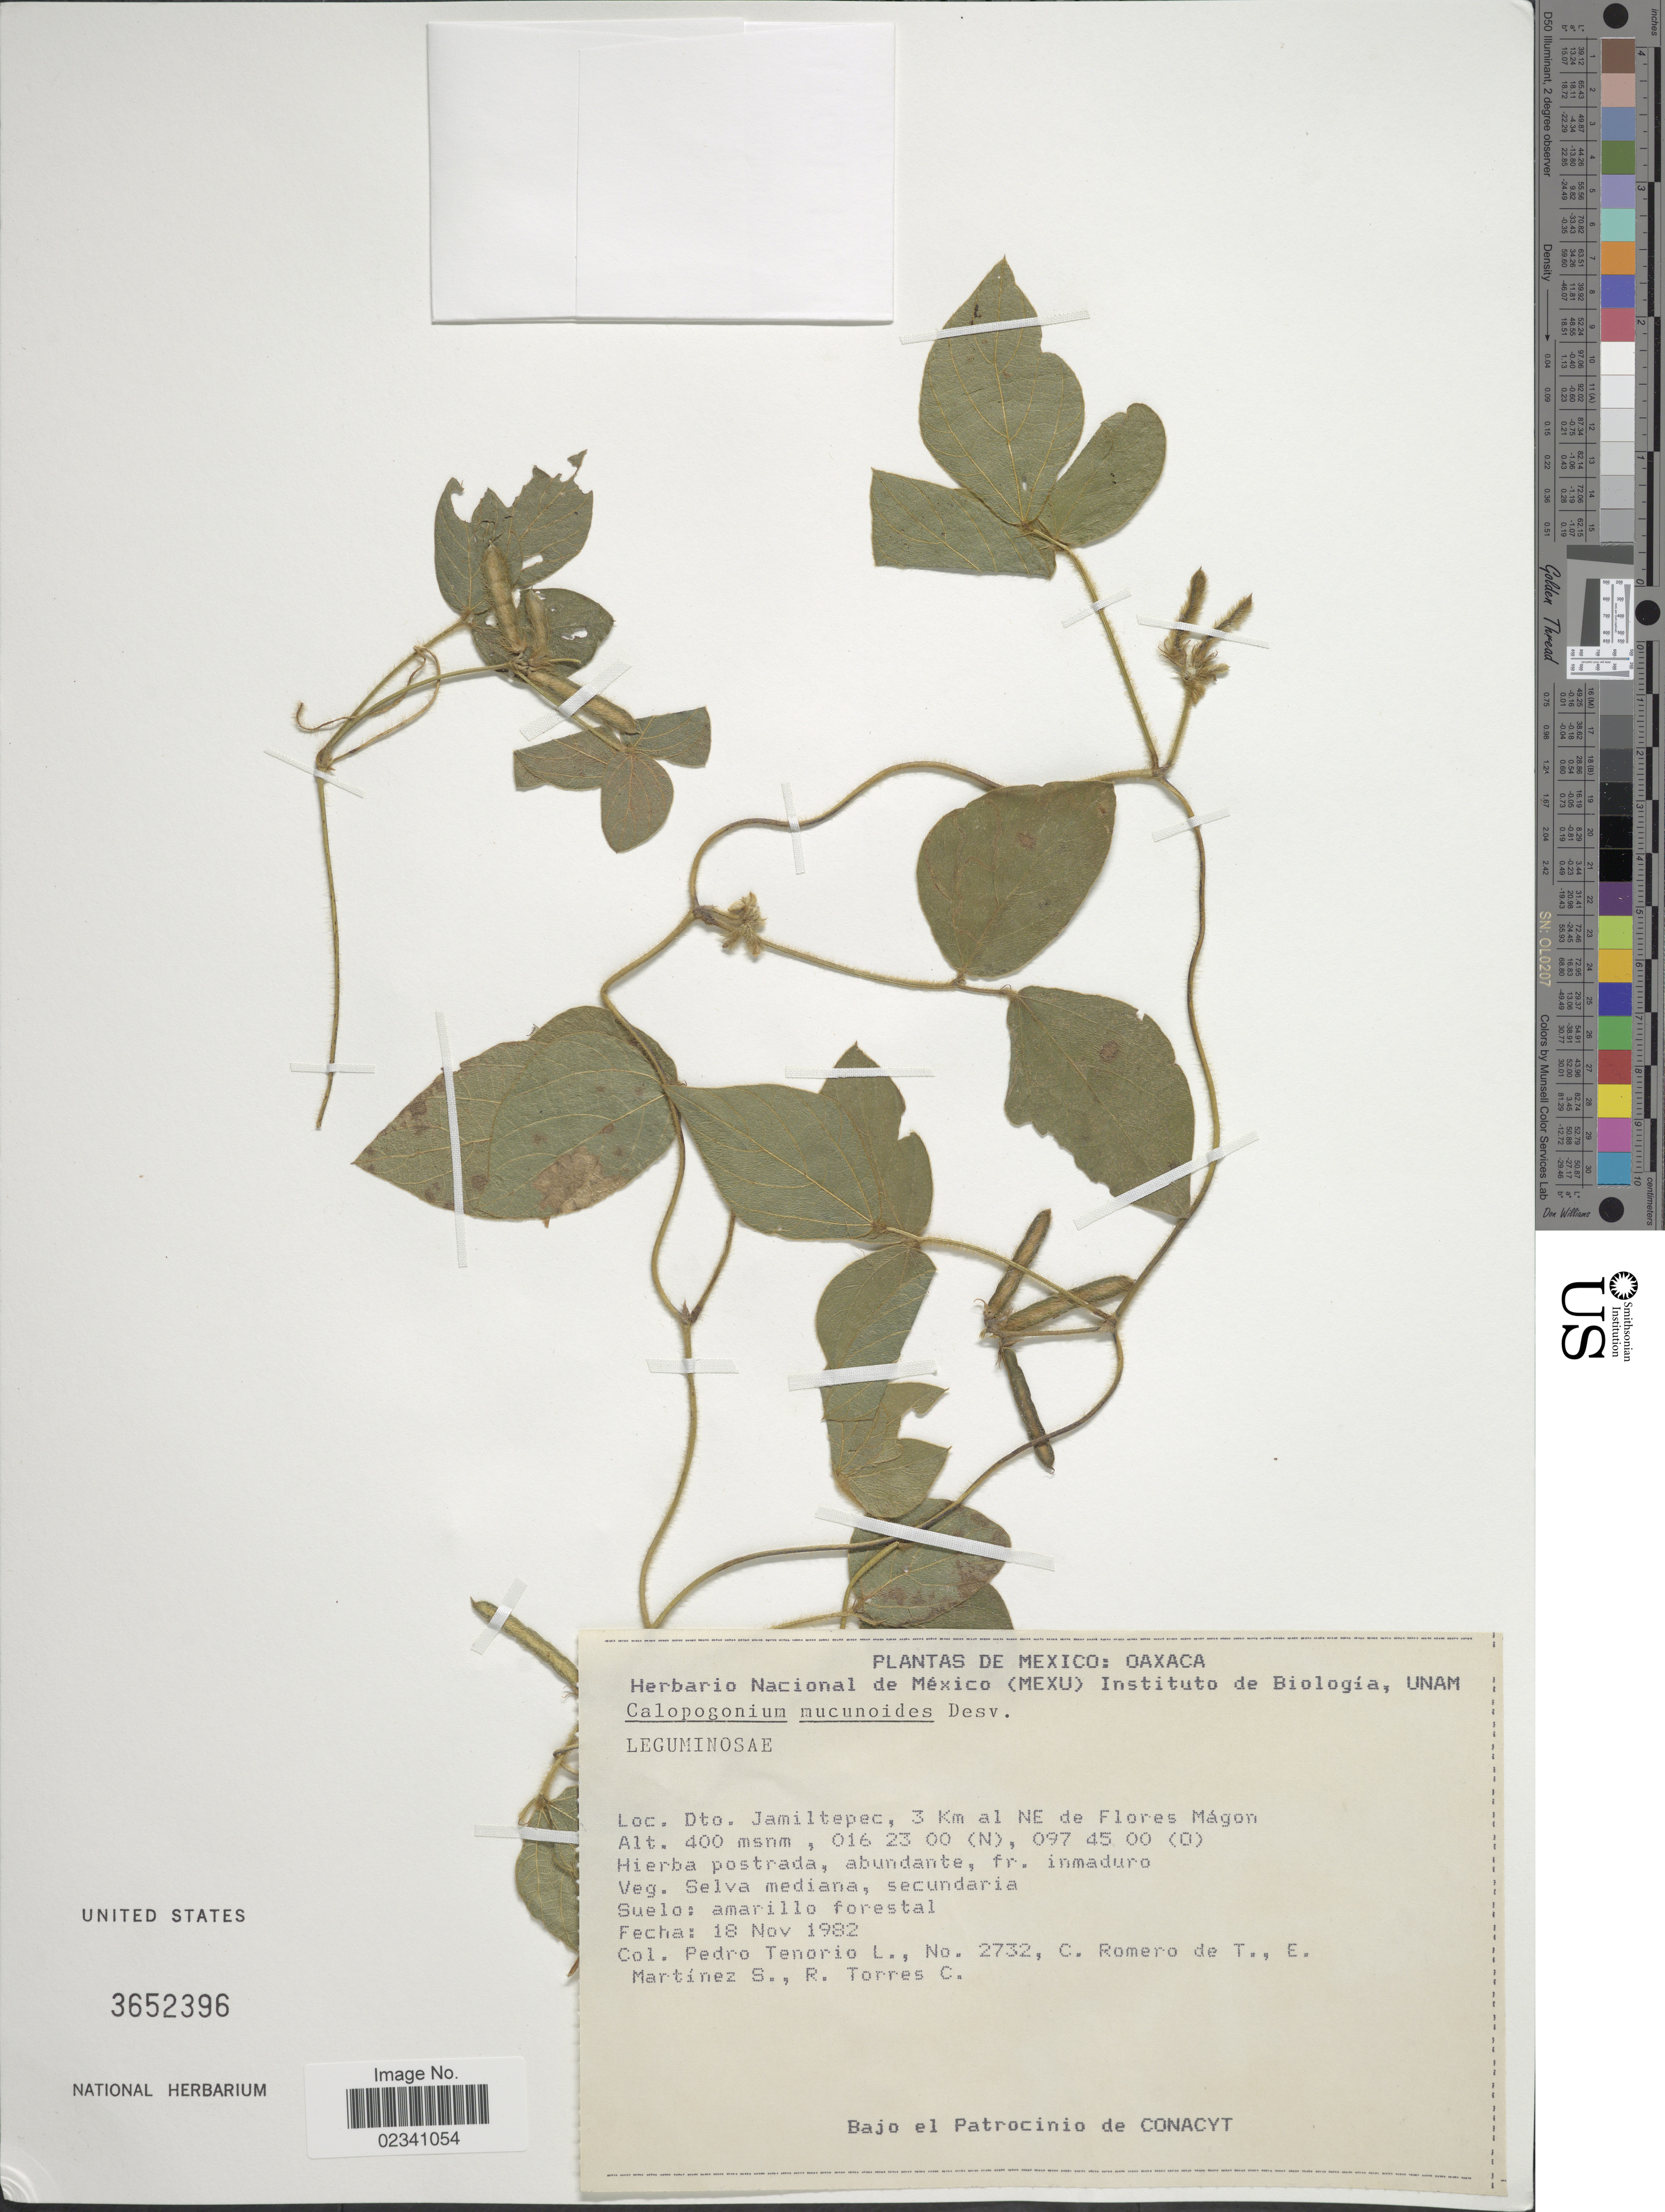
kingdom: Plantae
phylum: Tracheophyta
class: Magnoliopsida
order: Fabales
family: Fabaceae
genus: Calopogonium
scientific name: Calopogonium mucunoides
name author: Desv.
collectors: P. Tenorio L., C. Romero de T. & E. M. Martínez S.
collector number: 2732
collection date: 1982-11-18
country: Mexico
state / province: Oaxaca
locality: Oaxaca, Dto. Jamiltepec, 3 km al NE de Flores Magon.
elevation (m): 400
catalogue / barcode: US 3652396